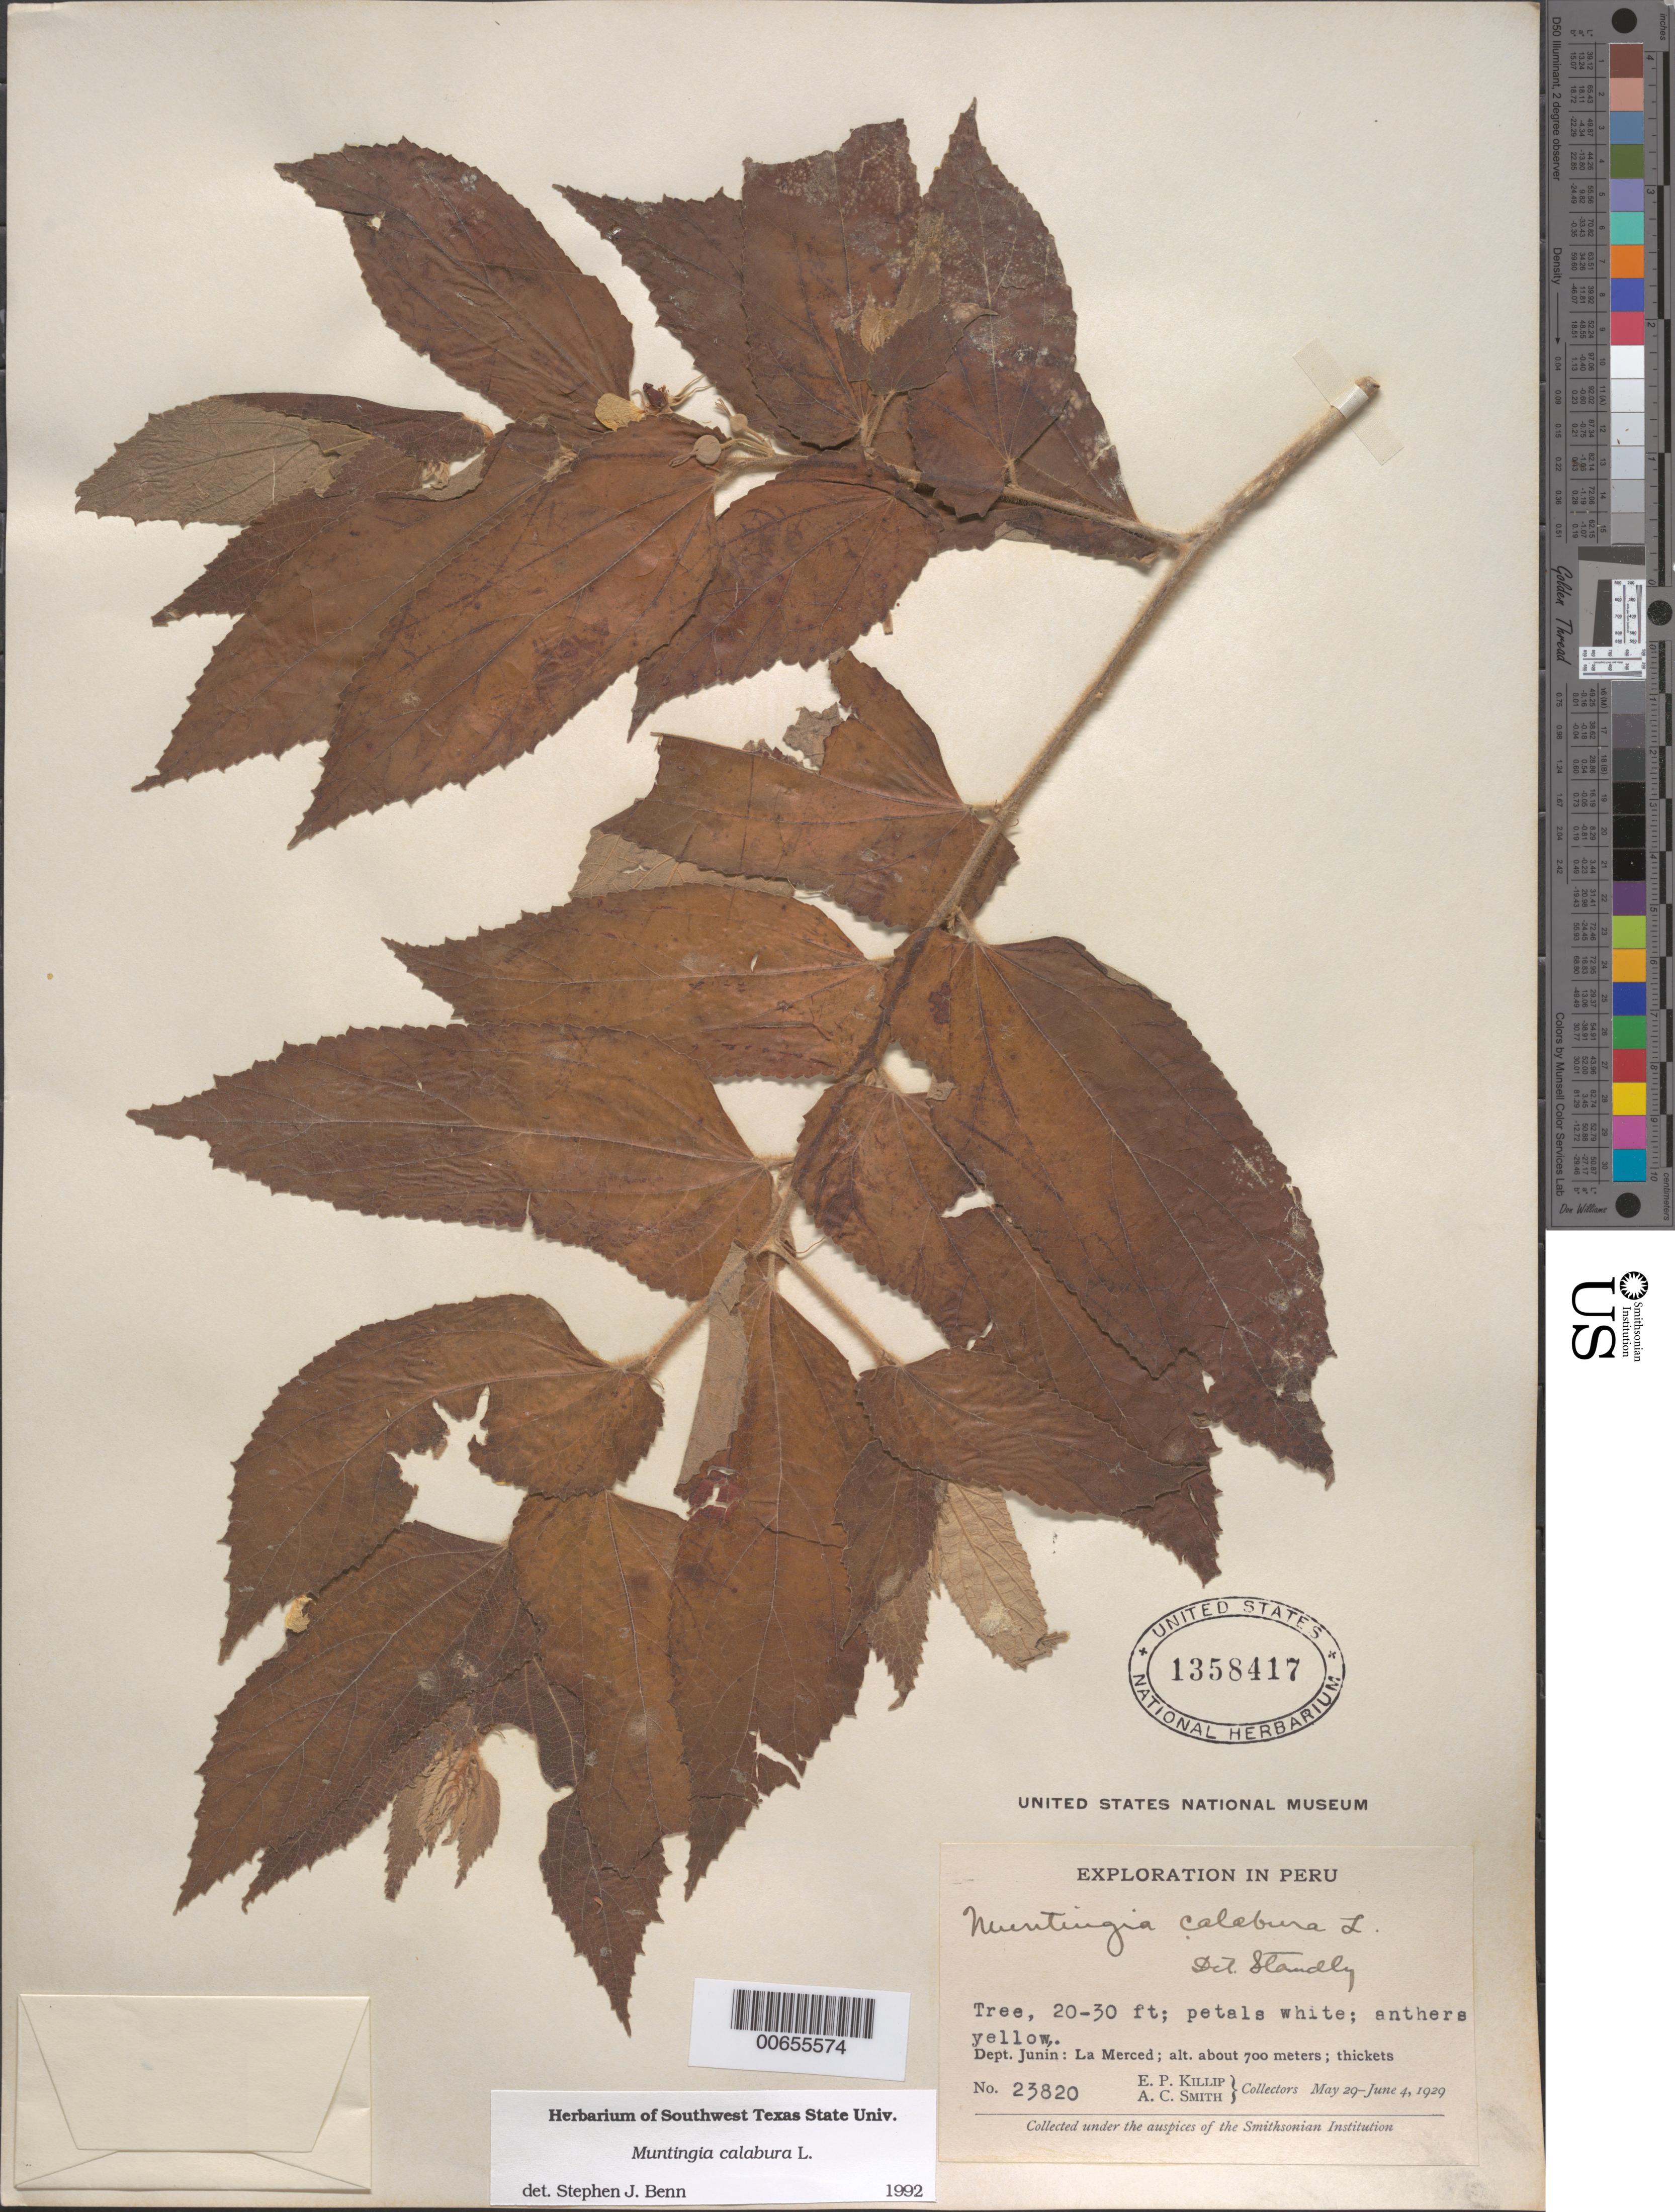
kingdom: Plantae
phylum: Tracheophyta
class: Magnoliopsida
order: Malvales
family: Muntingiaceae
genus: Muntingia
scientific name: Muntingia calabura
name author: L.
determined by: Benn, S. J.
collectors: E. P. Killip & A. C. Smith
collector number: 23820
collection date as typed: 29 May 1929 to 04 Jun 1929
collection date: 1929-05-29/1929-06-04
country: Peru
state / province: Junín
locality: La Merced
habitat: Thickets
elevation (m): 700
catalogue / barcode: US 1358417